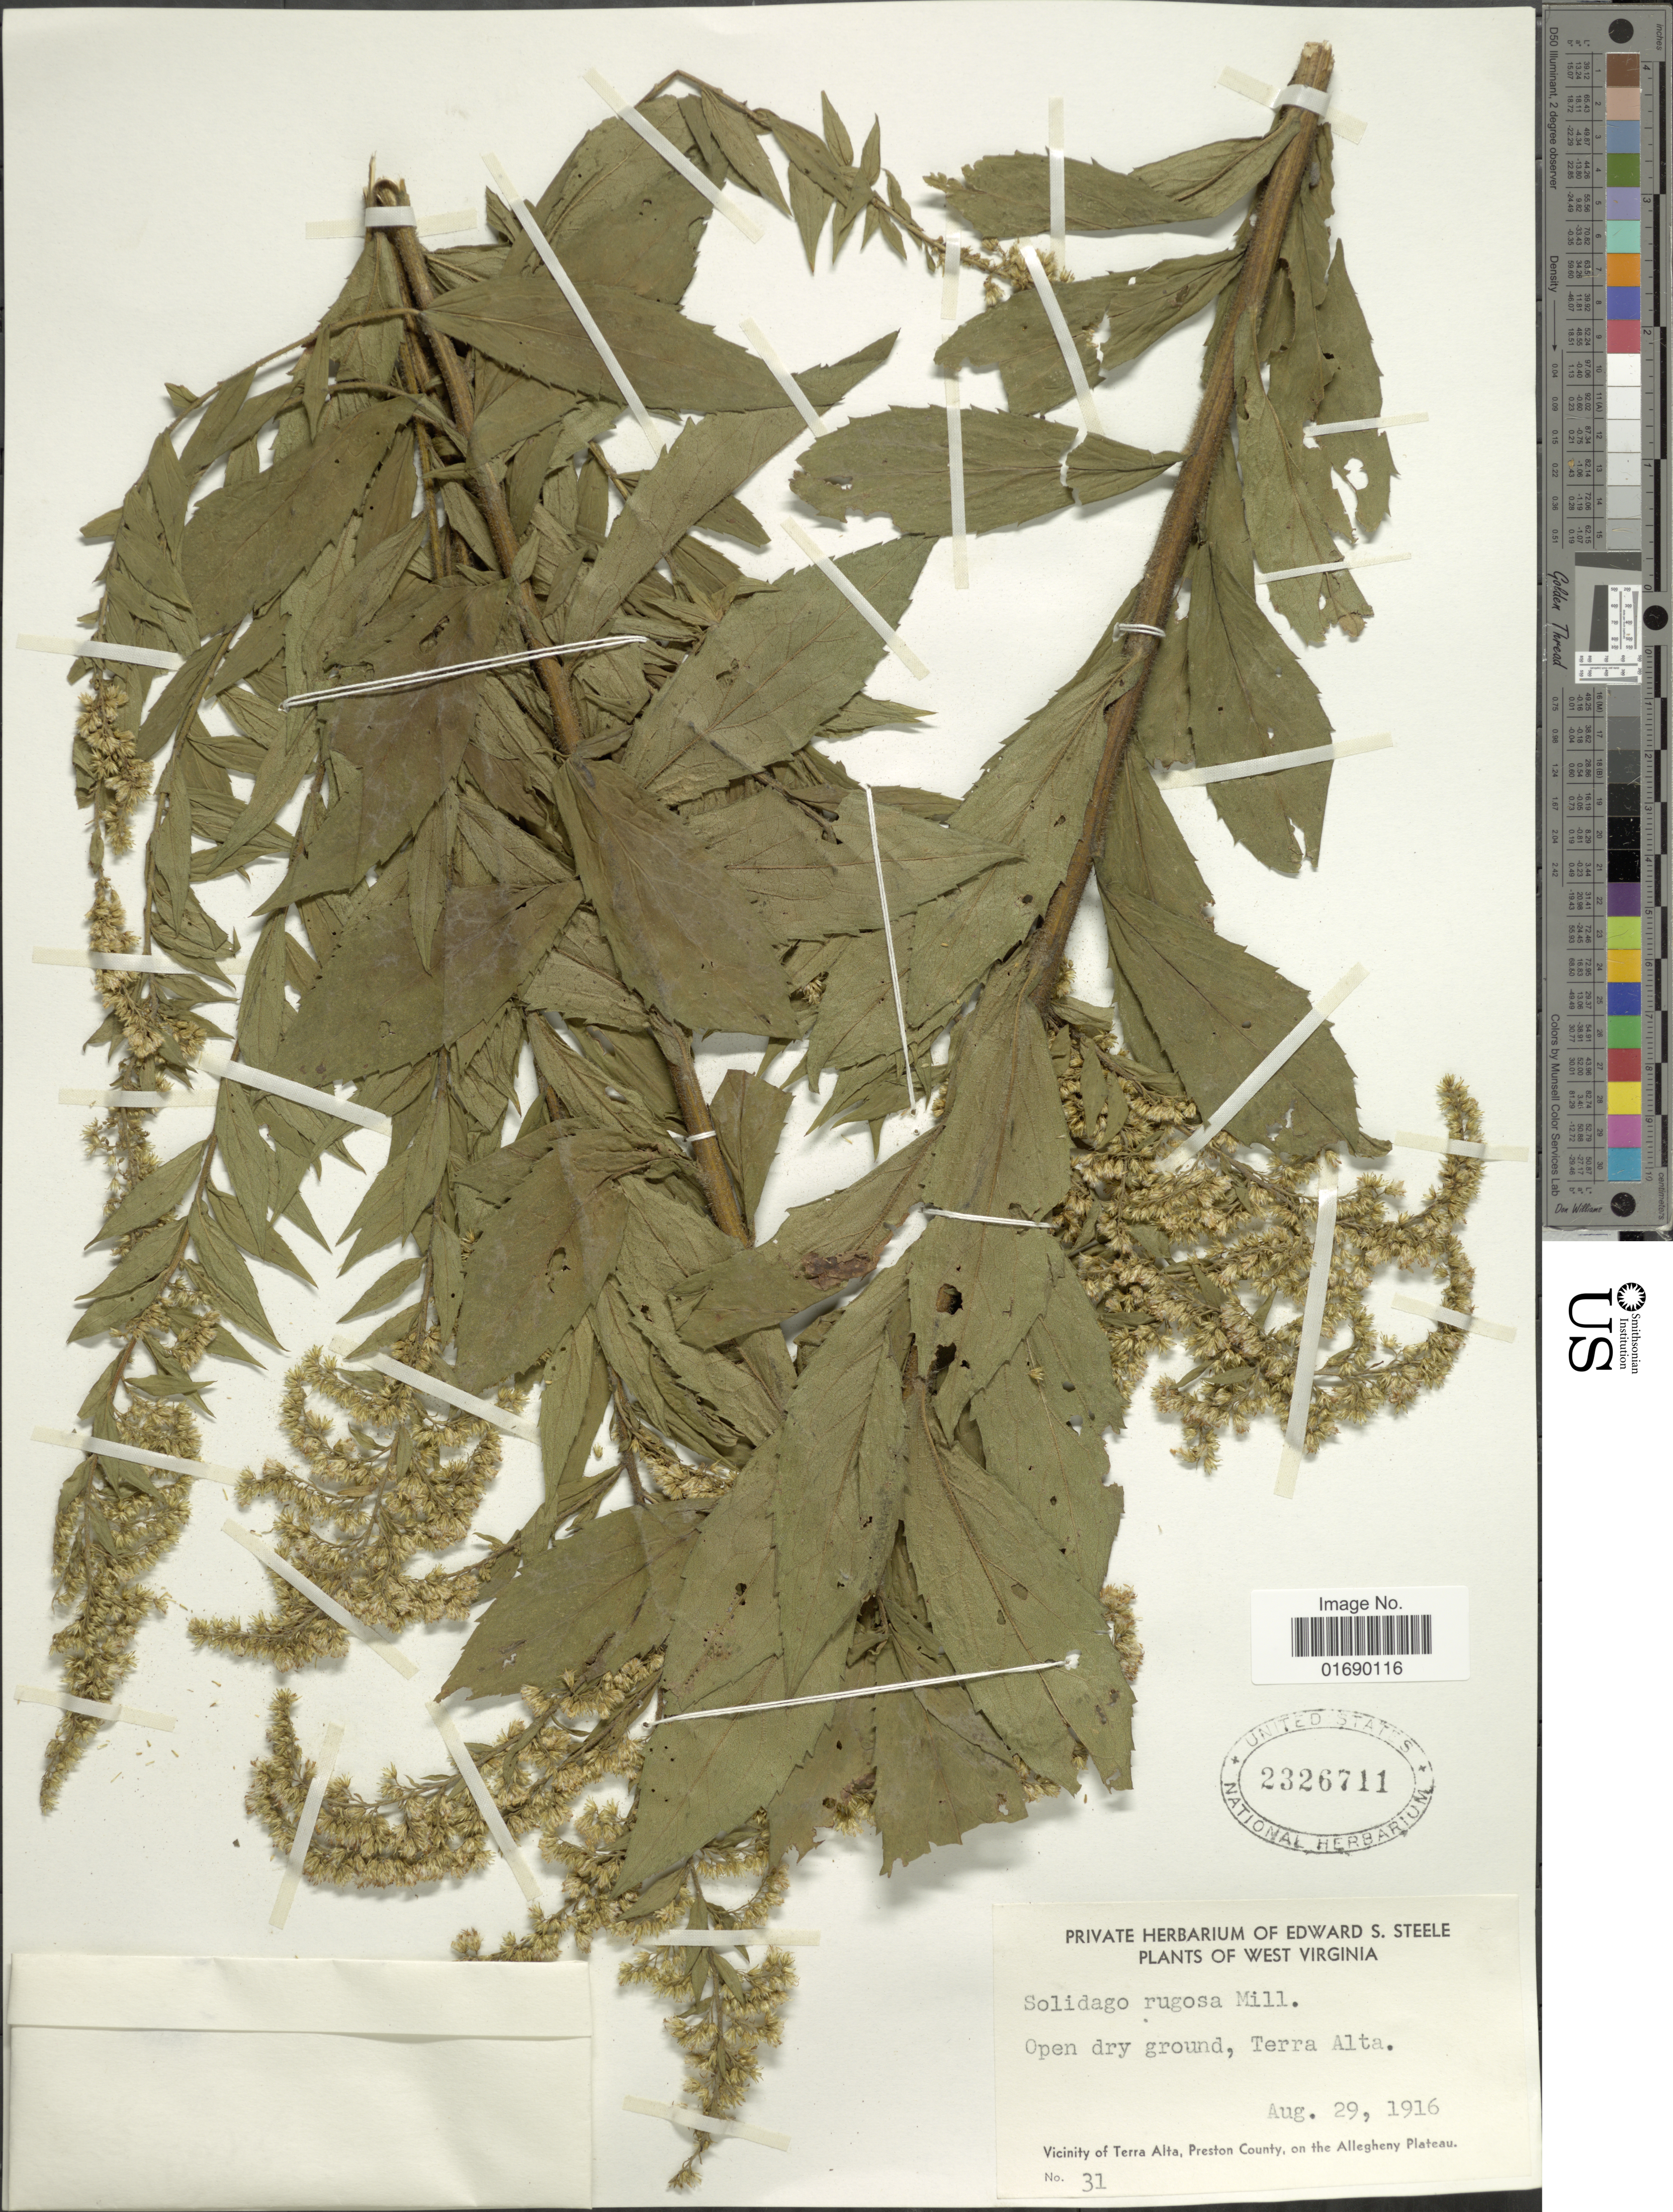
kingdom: Plantae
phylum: Tracheophyta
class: Magnoliopsida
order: Asterales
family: Asteraceae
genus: Solidago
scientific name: Solidago rugosa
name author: Mill.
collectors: ex herb. Edward S. Steele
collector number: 31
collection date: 1916-08-29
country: United States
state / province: West Virginia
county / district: Preston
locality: Open dry ground, Terra Alta, Vicinity of Terra Alta, Preston County, on the Allegheny Plateau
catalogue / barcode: US 2326711